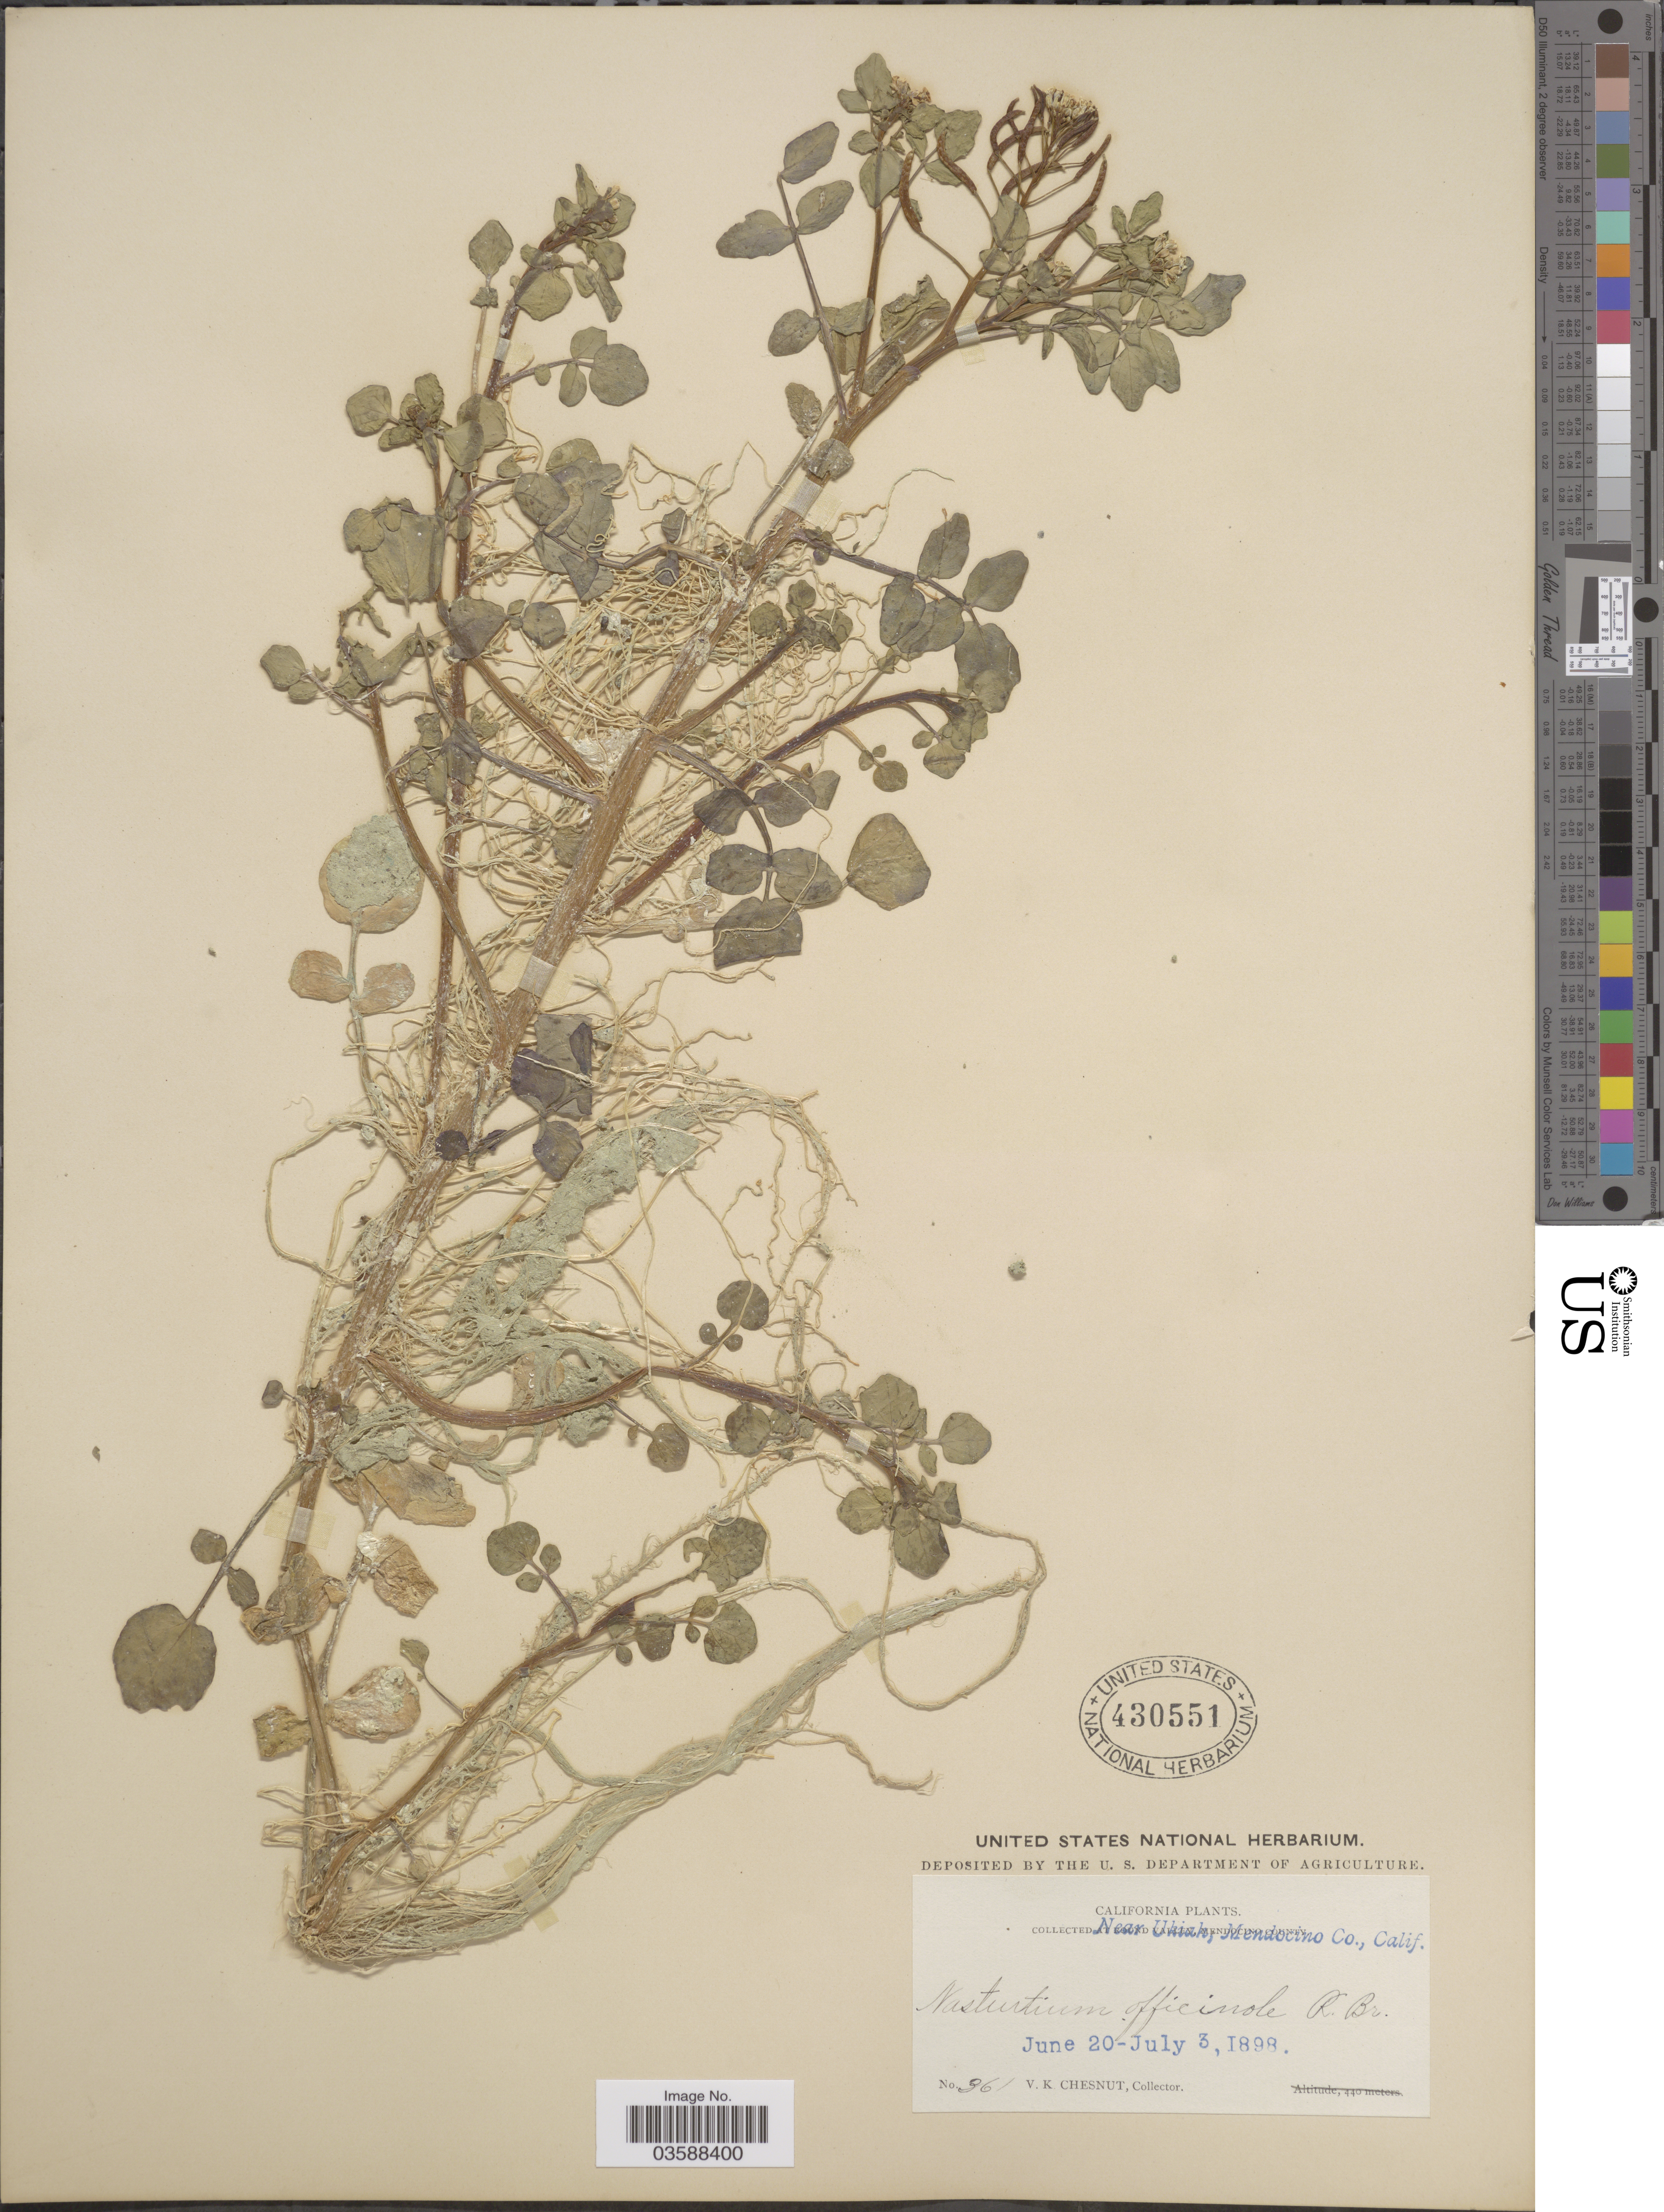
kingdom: Plantae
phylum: Tracheophyta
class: Magnoliopsida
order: Brassicales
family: Brassicaceae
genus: Nasturtium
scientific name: Nasturtium officinale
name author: R. Br.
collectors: V. Chesnut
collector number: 361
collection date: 1898-06-20/1898-07-03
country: United States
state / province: California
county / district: Mendocino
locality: Near Ukiah, Mendocino Co.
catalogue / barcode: US 430551